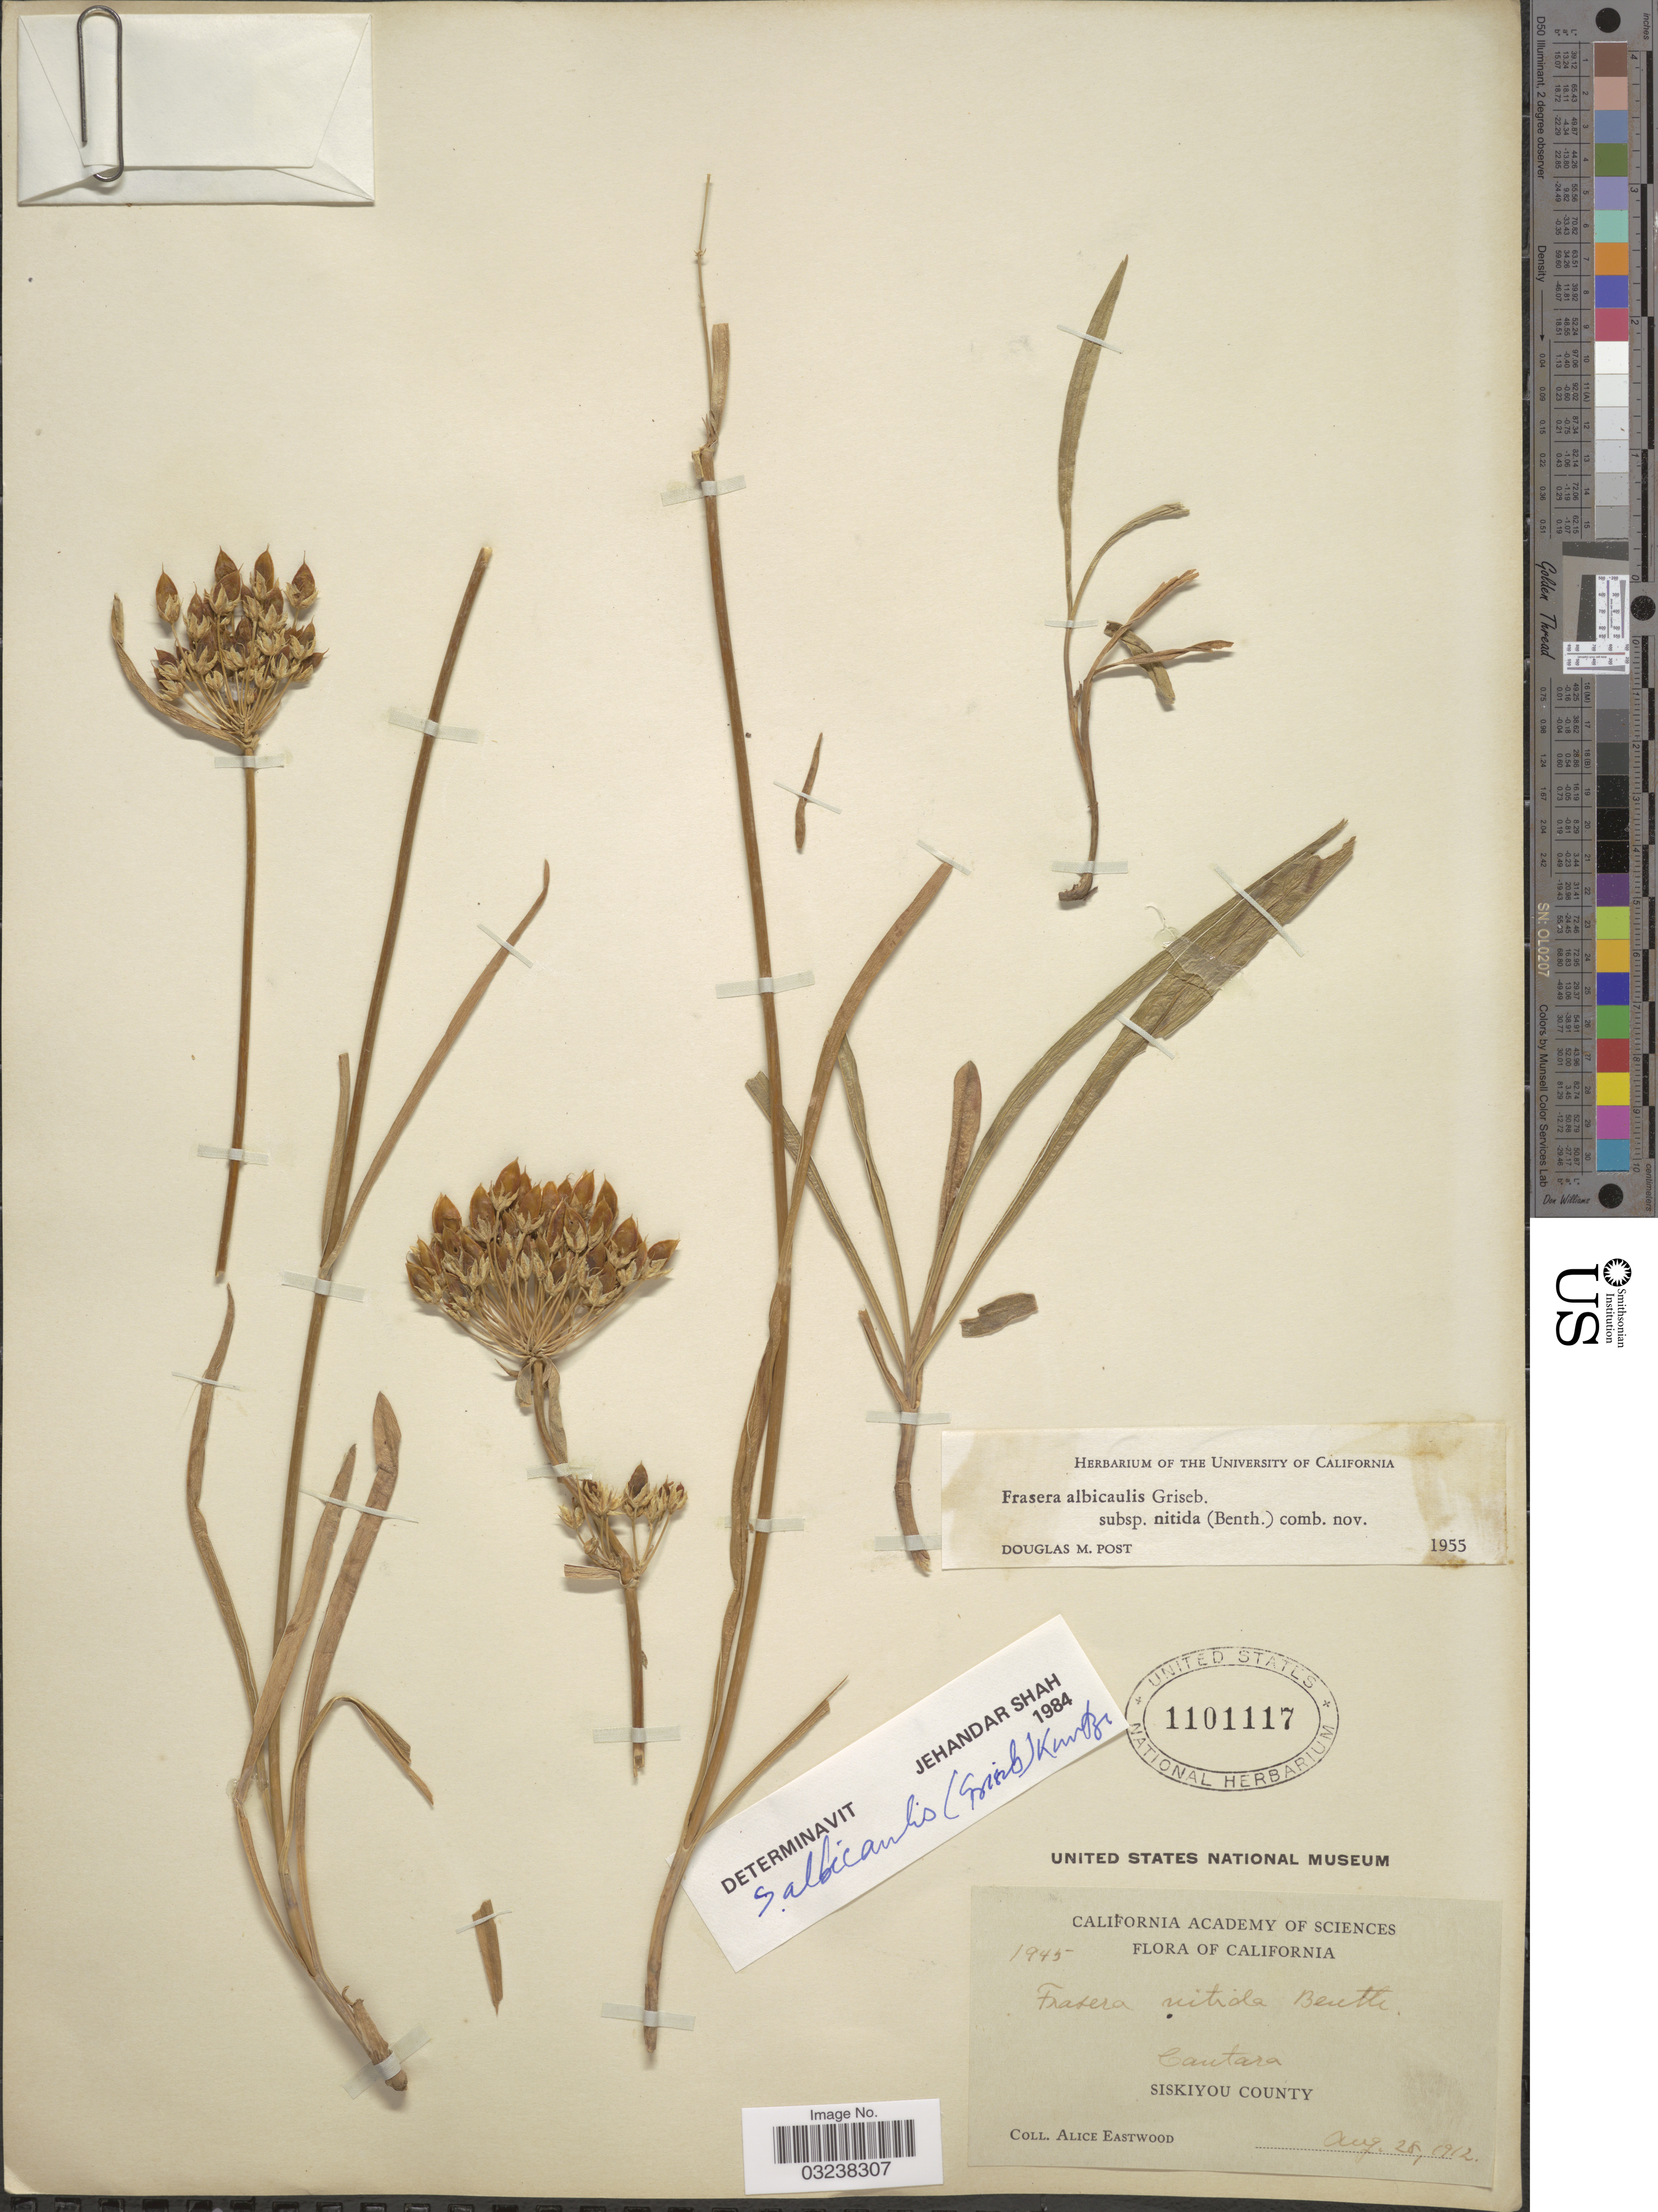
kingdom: Plantae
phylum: Tracheophyta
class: Magnoliopsida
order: Gentianales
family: Gentianaceae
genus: Swertia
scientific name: Swertia albicaulis var. nitida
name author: (Benth.) Kuntze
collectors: A. Eastwood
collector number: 1945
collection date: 1912-08-28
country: United States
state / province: California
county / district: Siskiyou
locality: Cantara. Siskiyou County.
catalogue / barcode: US 1101117